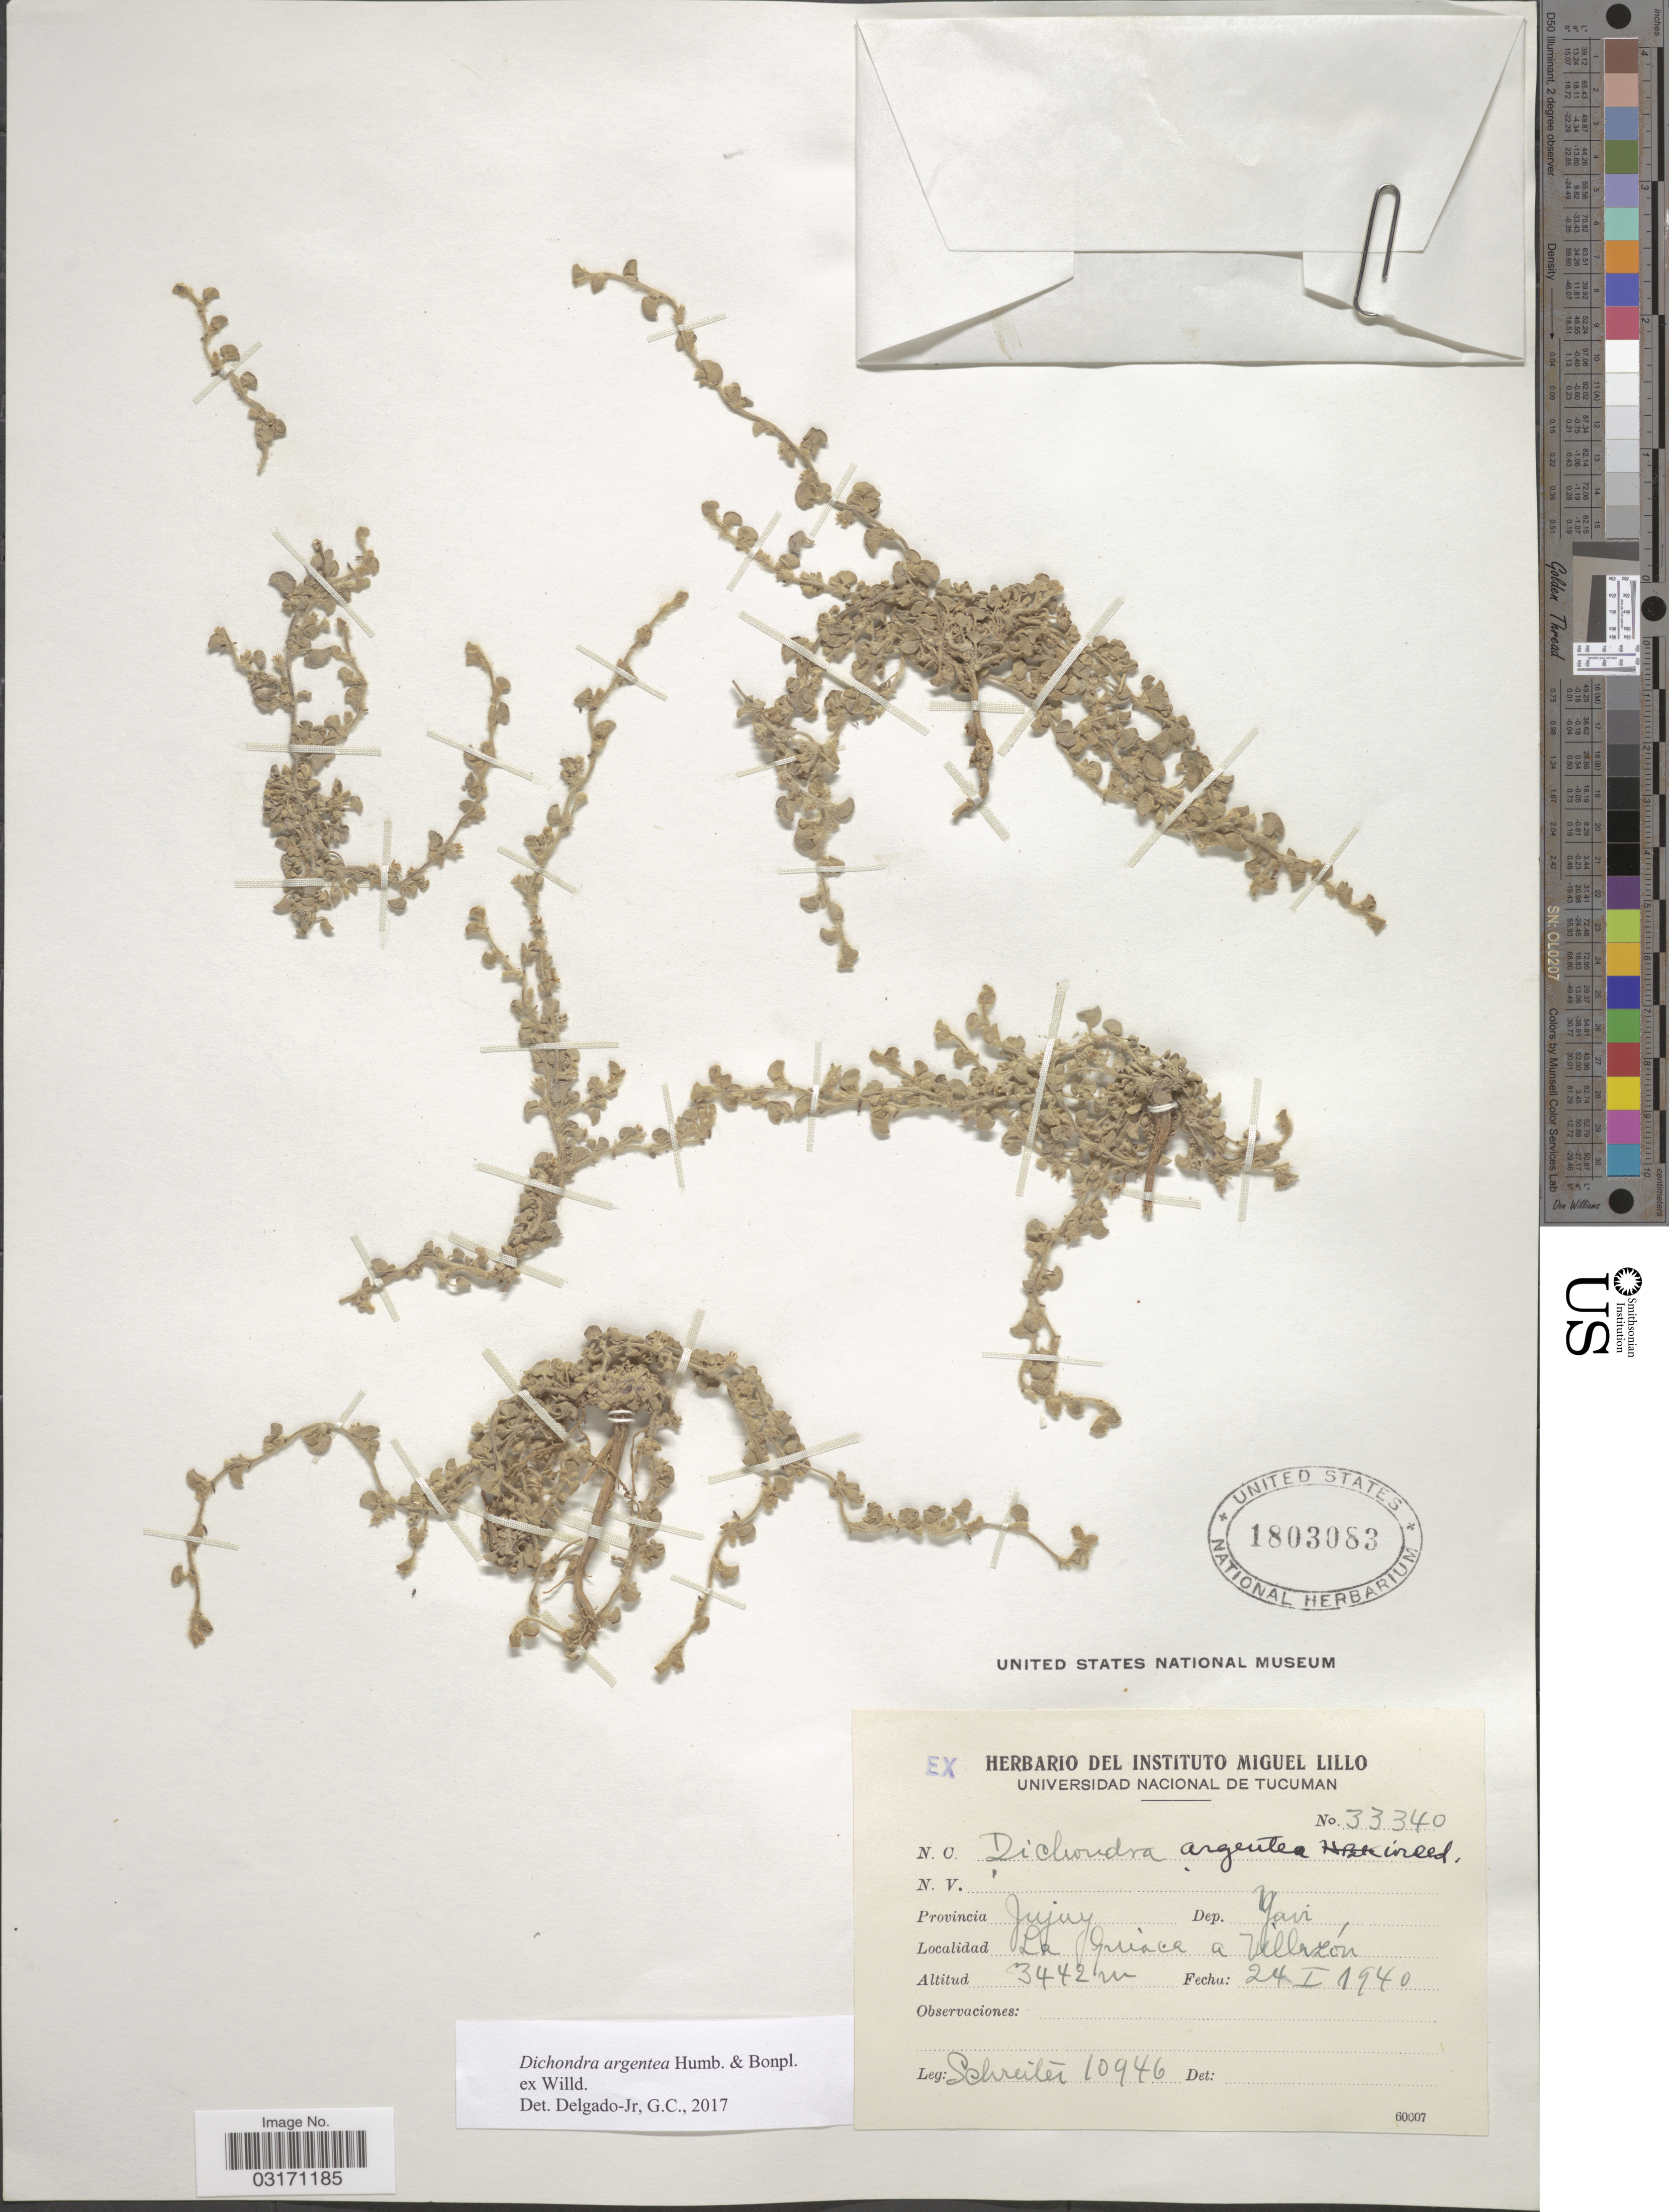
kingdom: Plantae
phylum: Tracheophyta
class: Magnoliopsida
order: Solanales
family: Convolvulaceae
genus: Dichondra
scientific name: Dichondra argentea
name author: Humb. & Bonpl. ex Willd.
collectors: -. Schreiter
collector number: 10946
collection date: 1940-01-24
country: Argentina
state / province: Jujuy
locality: Dept. Yavi. La Quiaca a Villazón.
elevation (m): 3442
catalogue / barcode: US 1803083